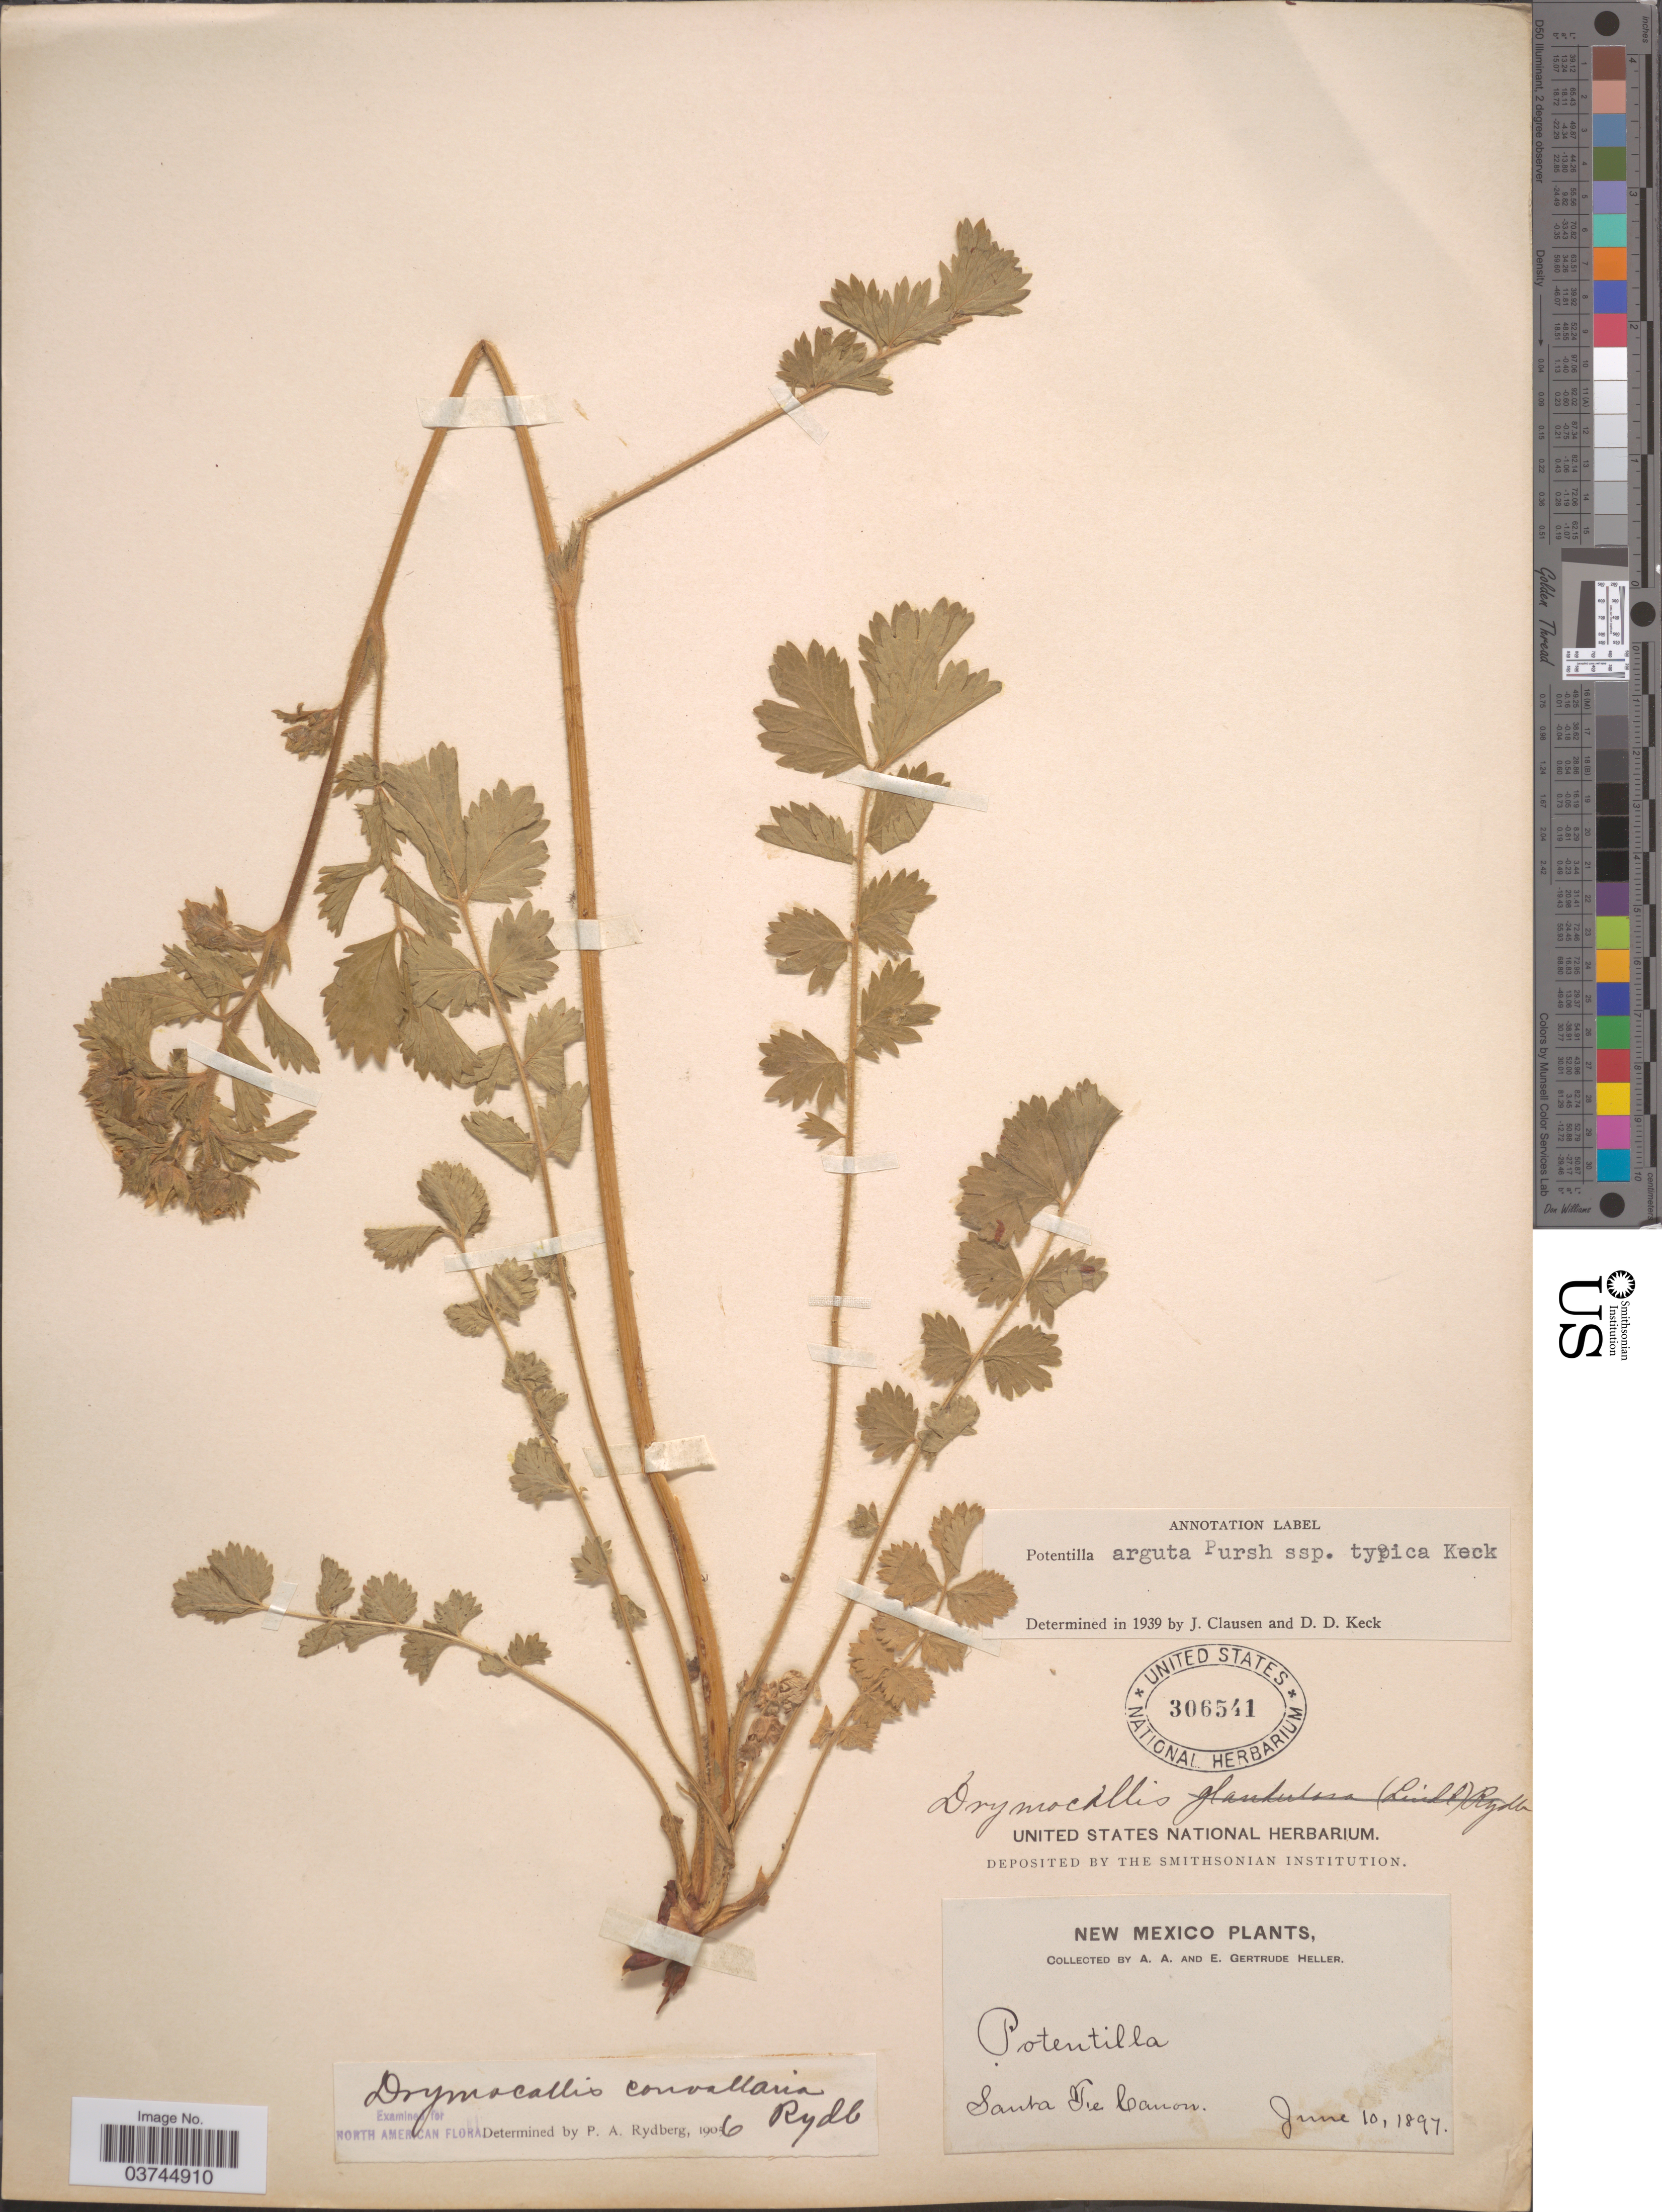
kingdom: Plantae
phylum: Tracheophyta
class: Magnoliopsida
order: Rosales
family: Rosaceae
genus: Drymocallis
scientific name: Drymocallis arguta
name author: (Pursh) Rydb.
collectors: A. A. Heller & E. G. Heller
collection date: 1897-06-10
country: United States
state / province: New Mexico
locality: Santa Fe Canon.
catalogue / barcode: US 306541